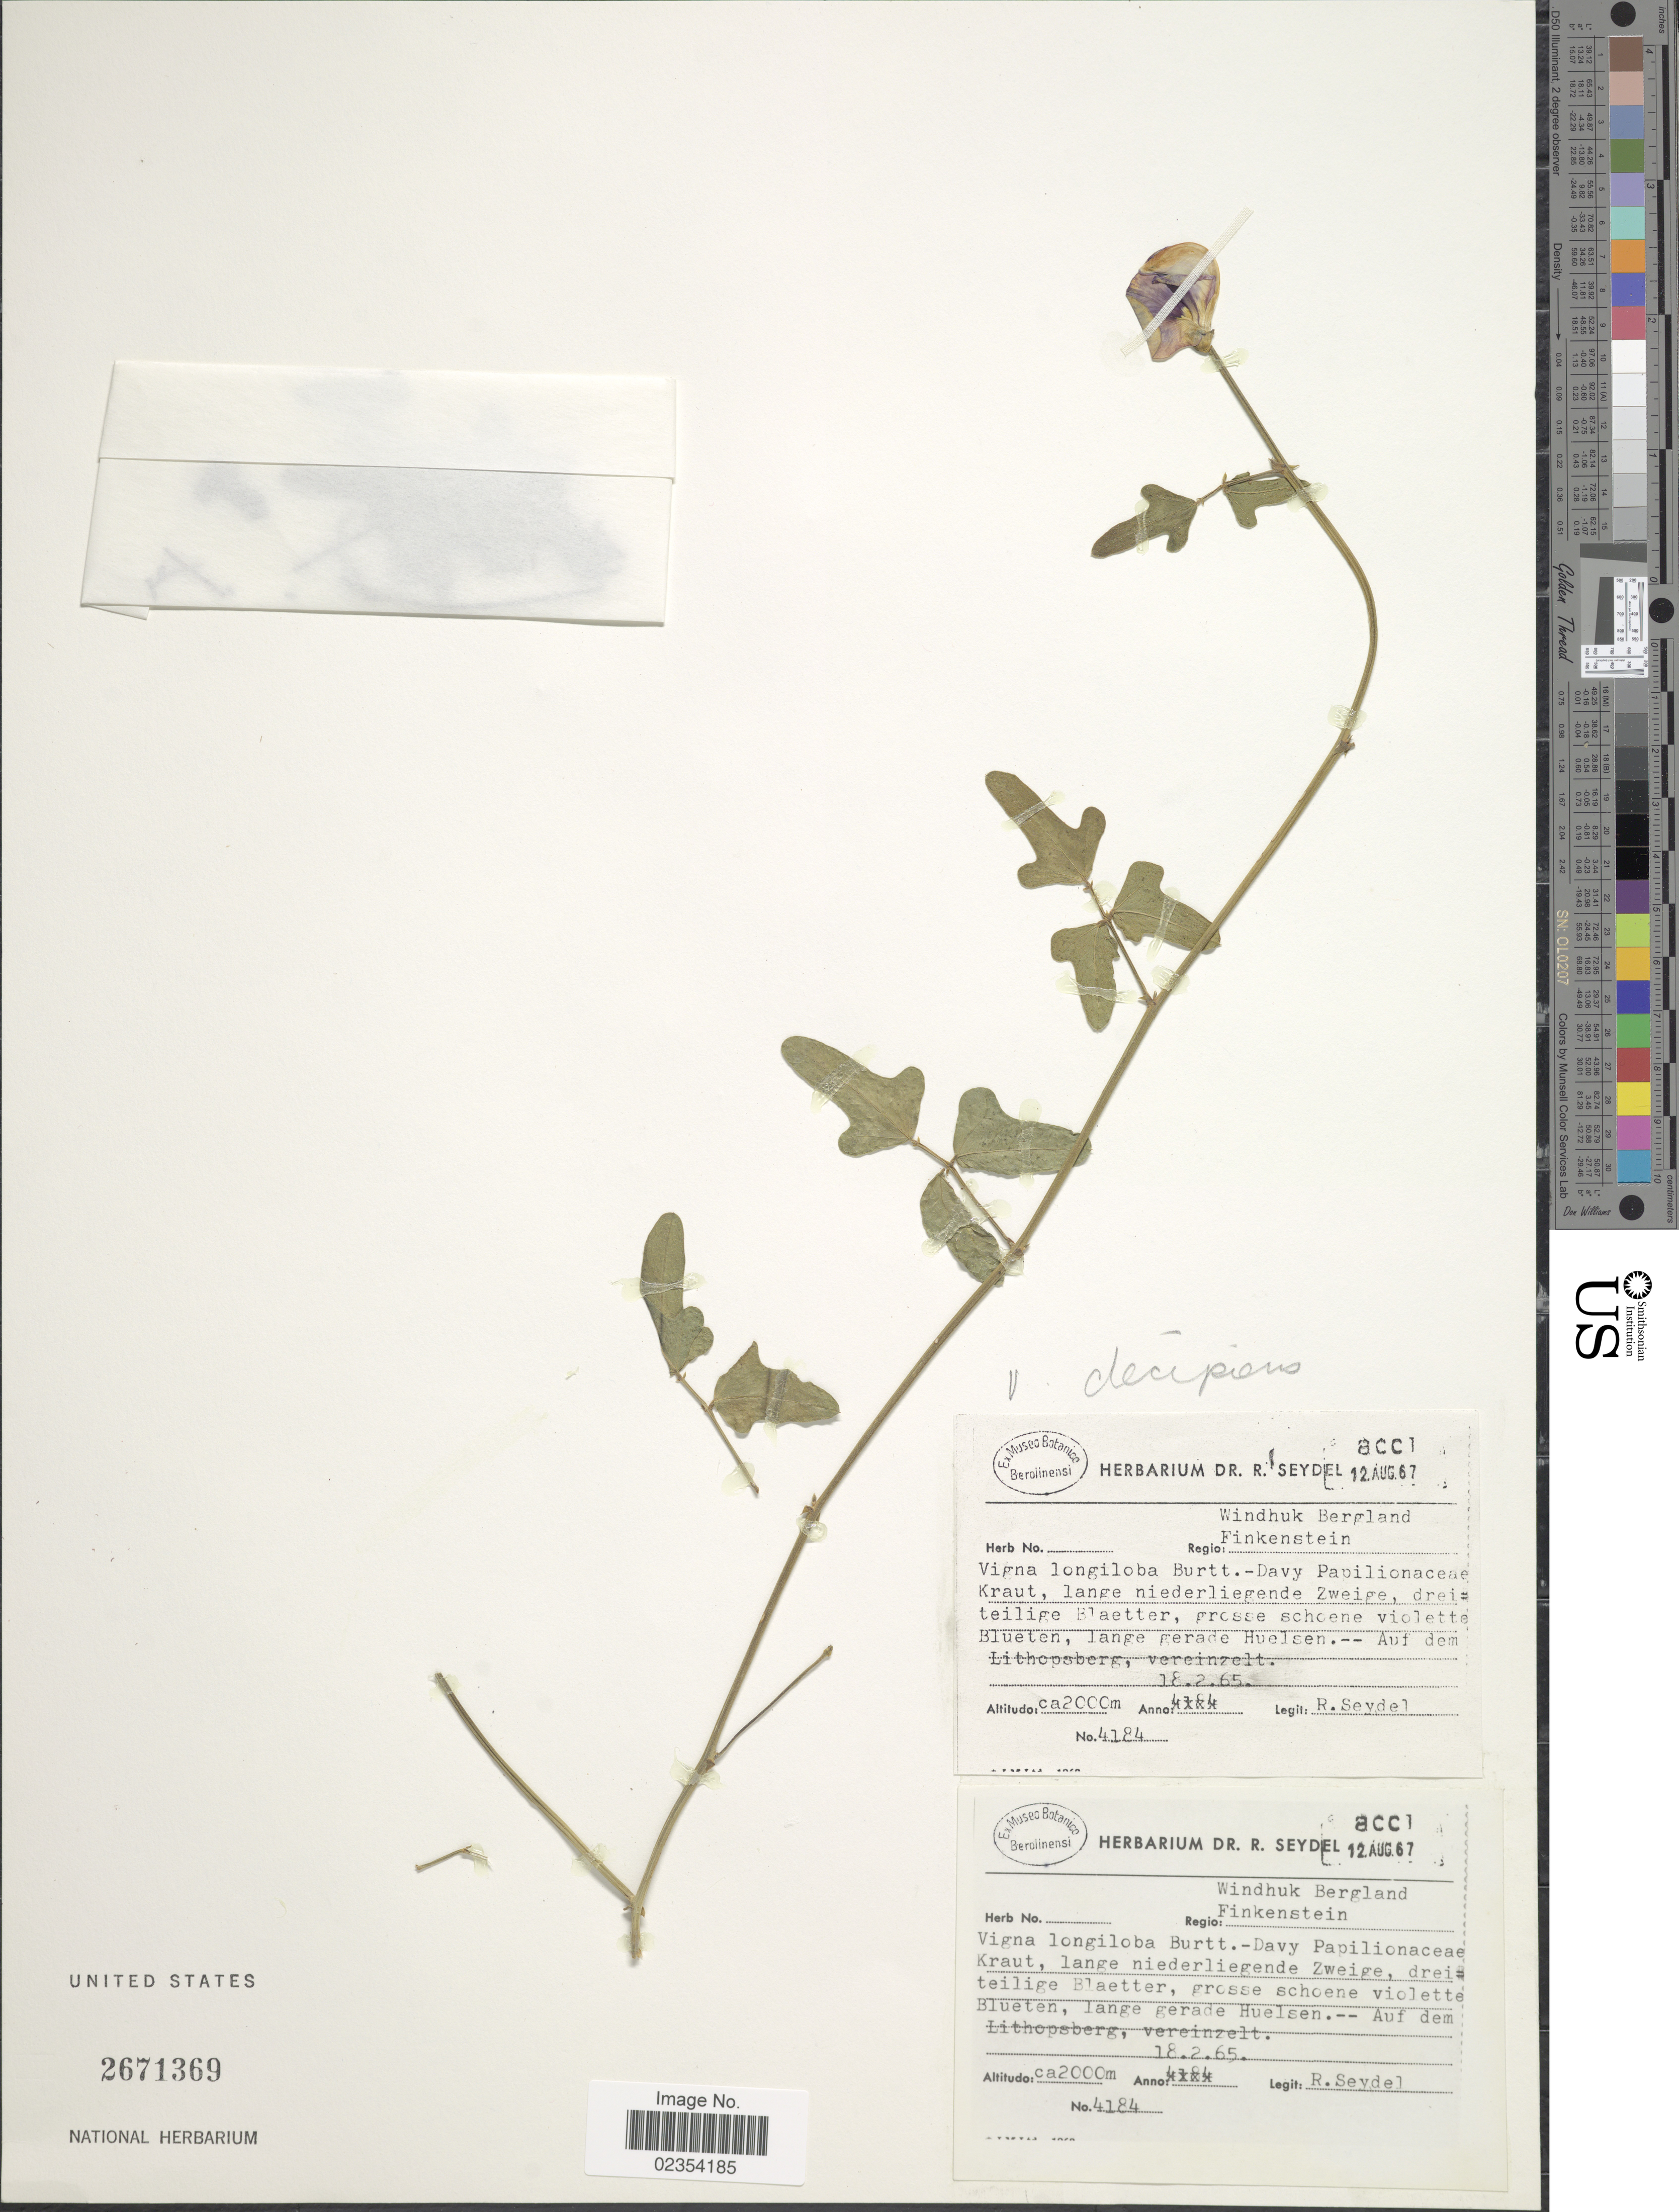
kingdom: Plantae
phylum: Tracheophyta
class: Magnoliopsida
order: Fabales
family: Fabaceae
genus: Vigna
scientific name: Vigna decipiens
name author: Harv.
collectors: R. Seydel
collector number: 4184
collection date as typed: Transcribed d/m/y: 18/2/65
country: Namibia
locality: Windhuk Bergland, Finkenstein, Auf dem Lithopsberg, vereinzelt.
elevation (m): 2000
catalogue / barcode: US 2671369